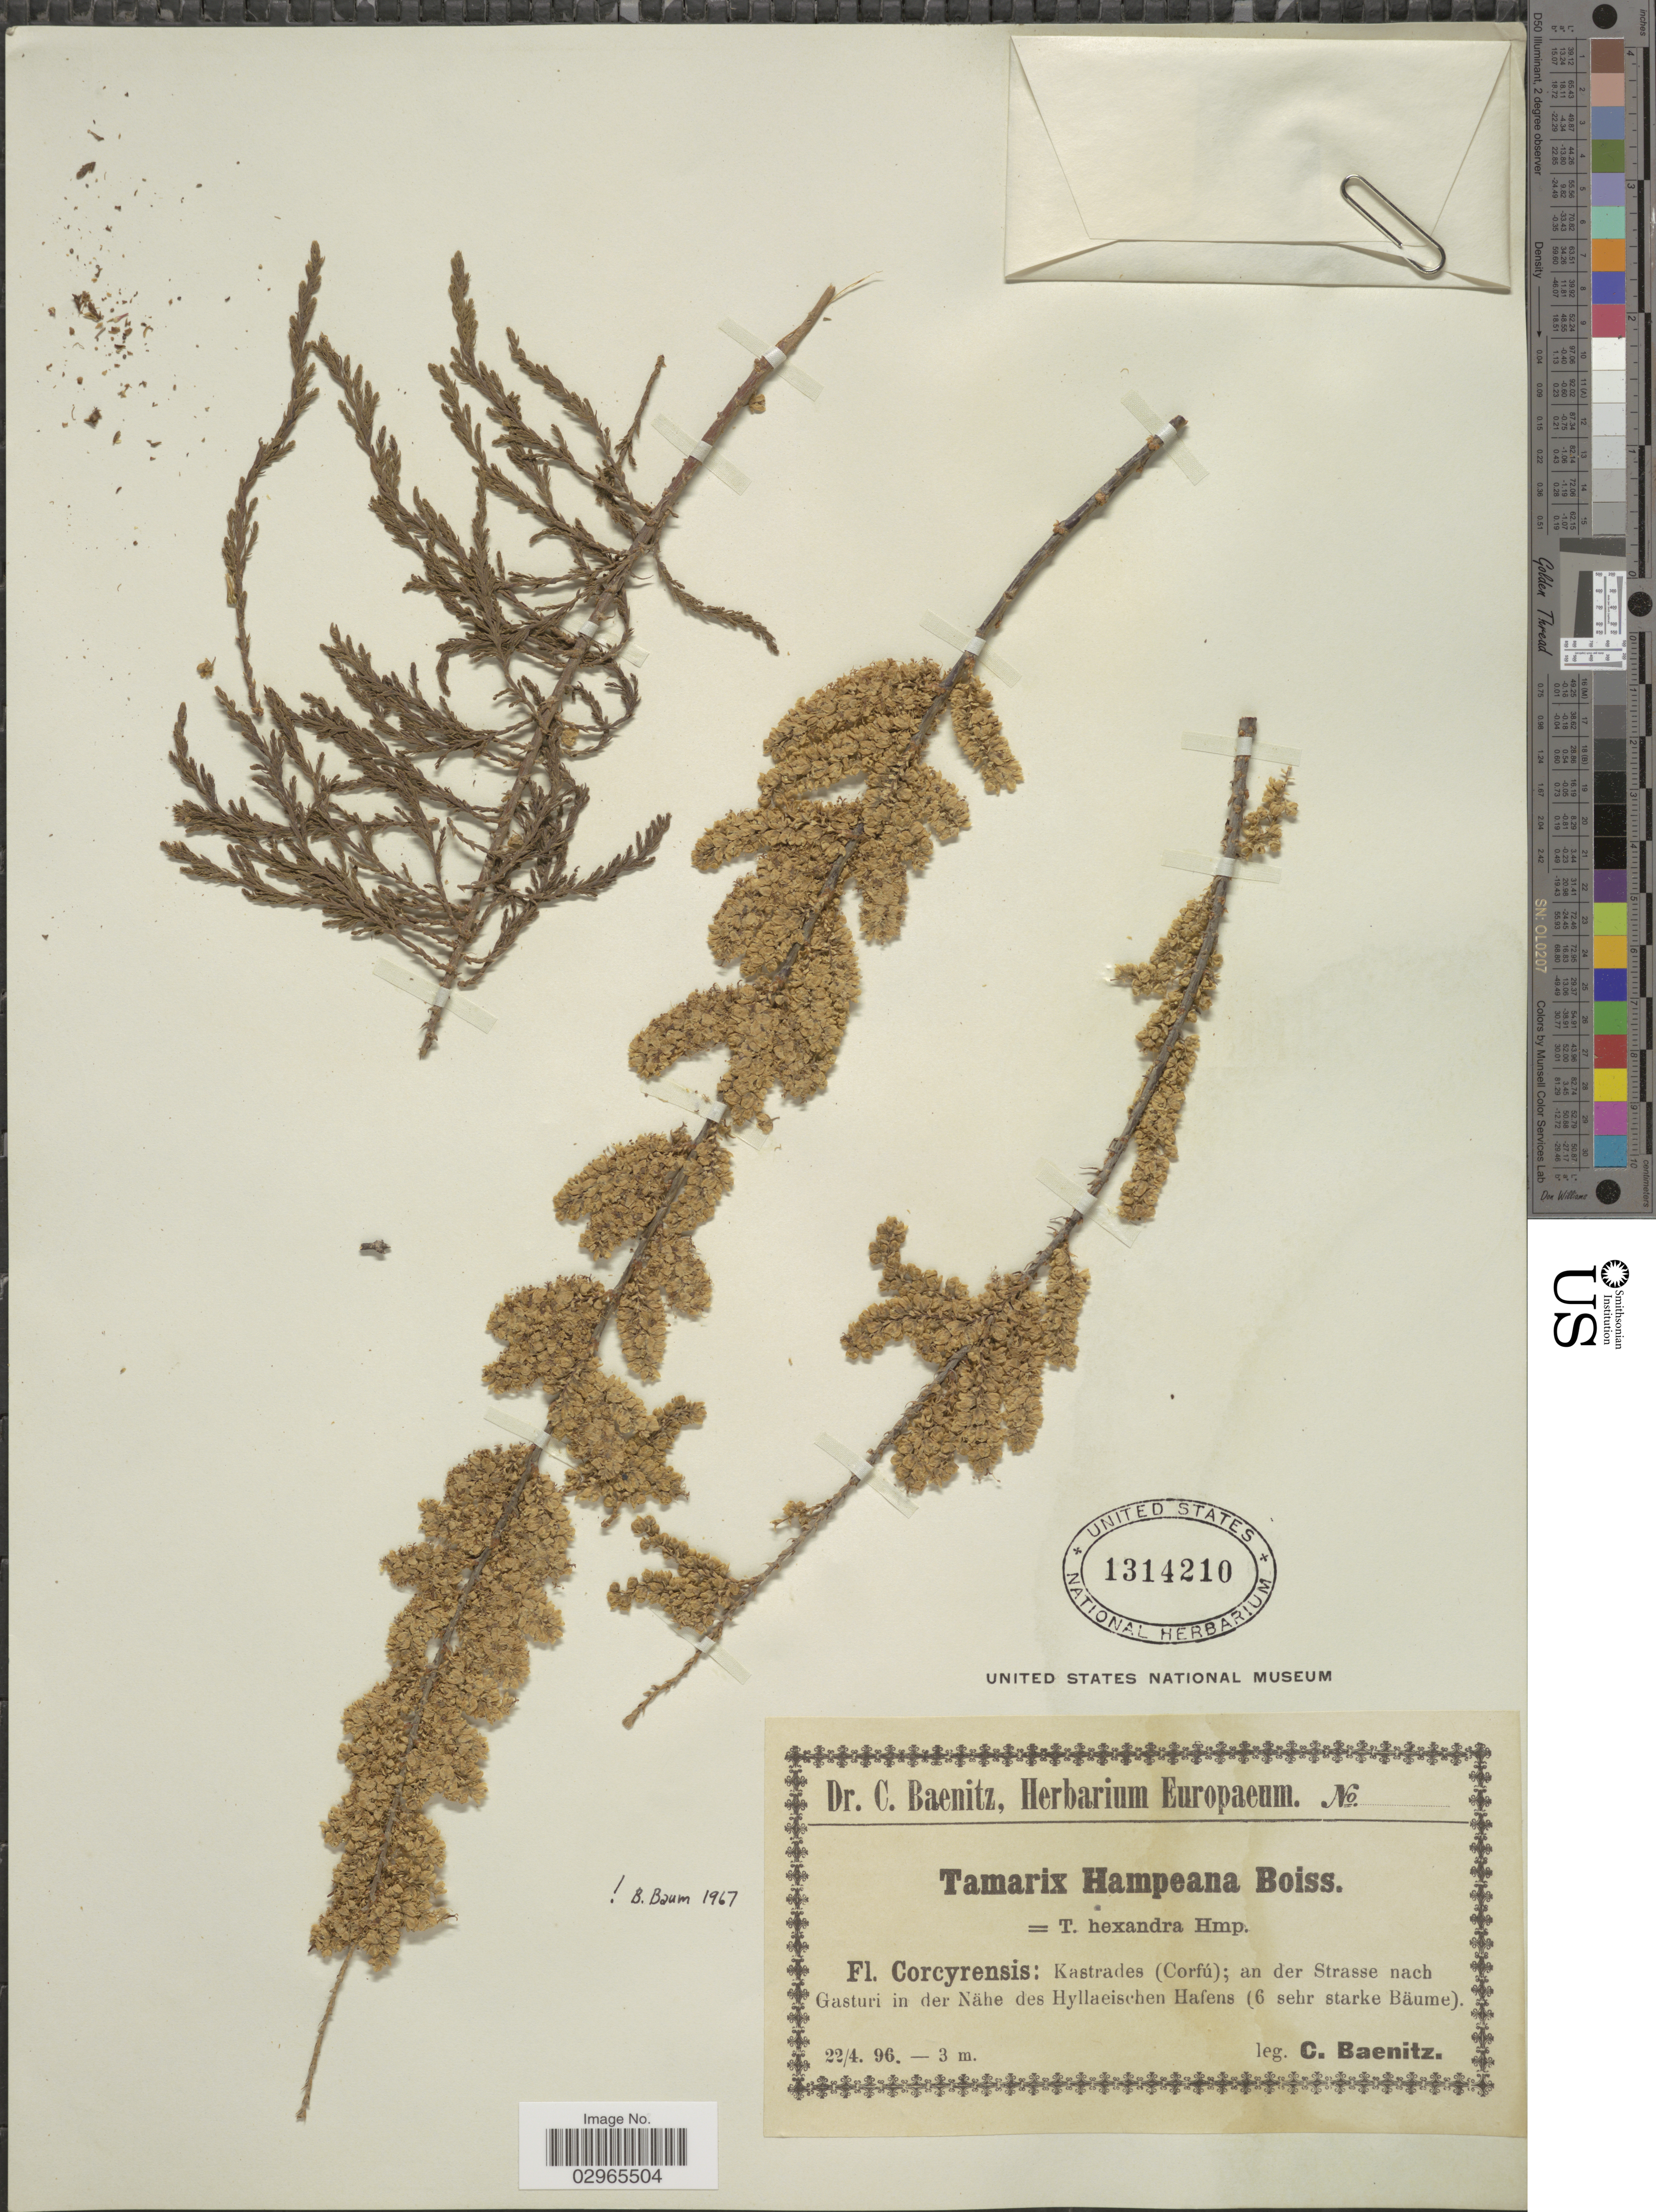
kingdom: Plantae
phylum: Tracheophyta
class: Magnoliopsida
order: Caryophyllales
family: Tamaricaceae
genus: Tamarix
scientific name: Tamarix hampeana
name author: Boiss. & Heldr.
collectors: C. G. Baenitz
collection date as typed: Transcribed d/m/y: 22/4/96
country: Greece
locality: Corcyrensis: Kastrades (Corfú); an der Strasse nach Gasturi in der Nähe des Hyllaeischen Hafens.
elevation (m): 3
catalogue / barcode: US 1314210